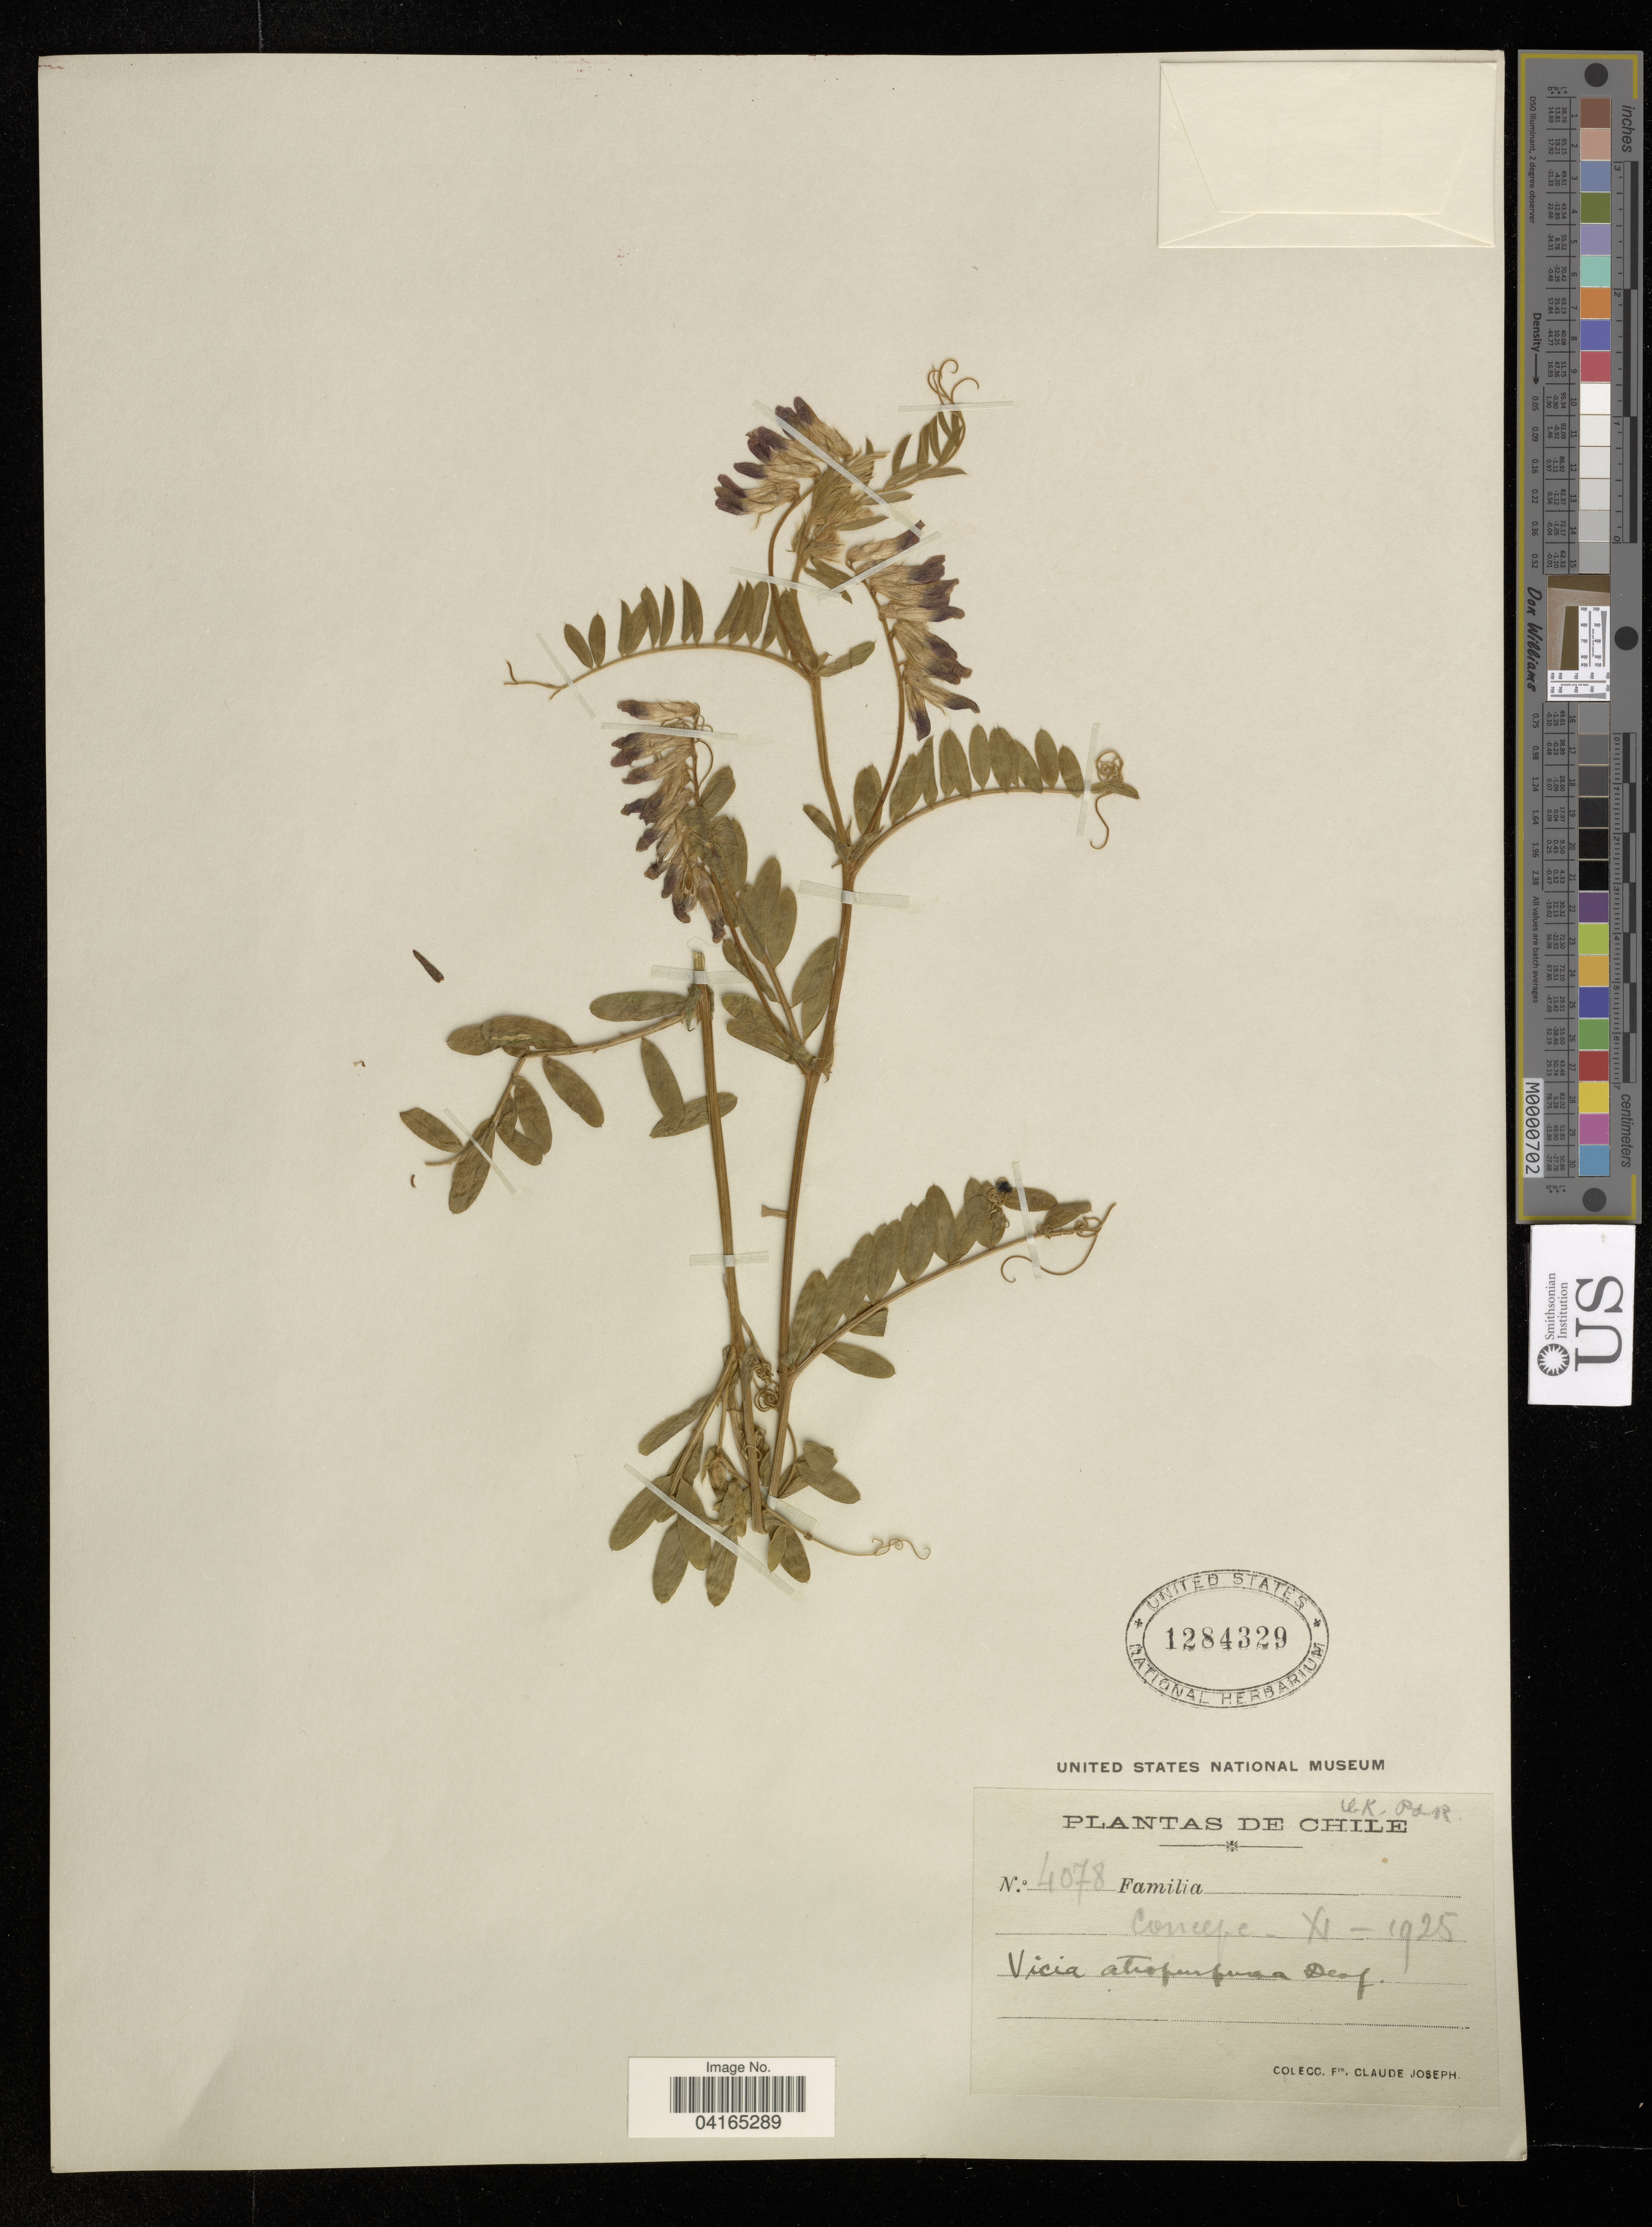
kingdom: Plantae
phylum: Tracheophyta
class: Magnoliopsida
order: Fabales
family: Fabaceae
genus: Vicia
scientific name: Vicia atropurpurea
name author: Desf.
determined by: Hechenleitner, Paulina, RBG Edinburgh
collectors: Frere Claude Joseph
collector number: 4078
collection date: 1925-11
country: Chile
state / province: Bio-Bío (VIII)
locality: Concepción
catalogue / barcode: US 1284329